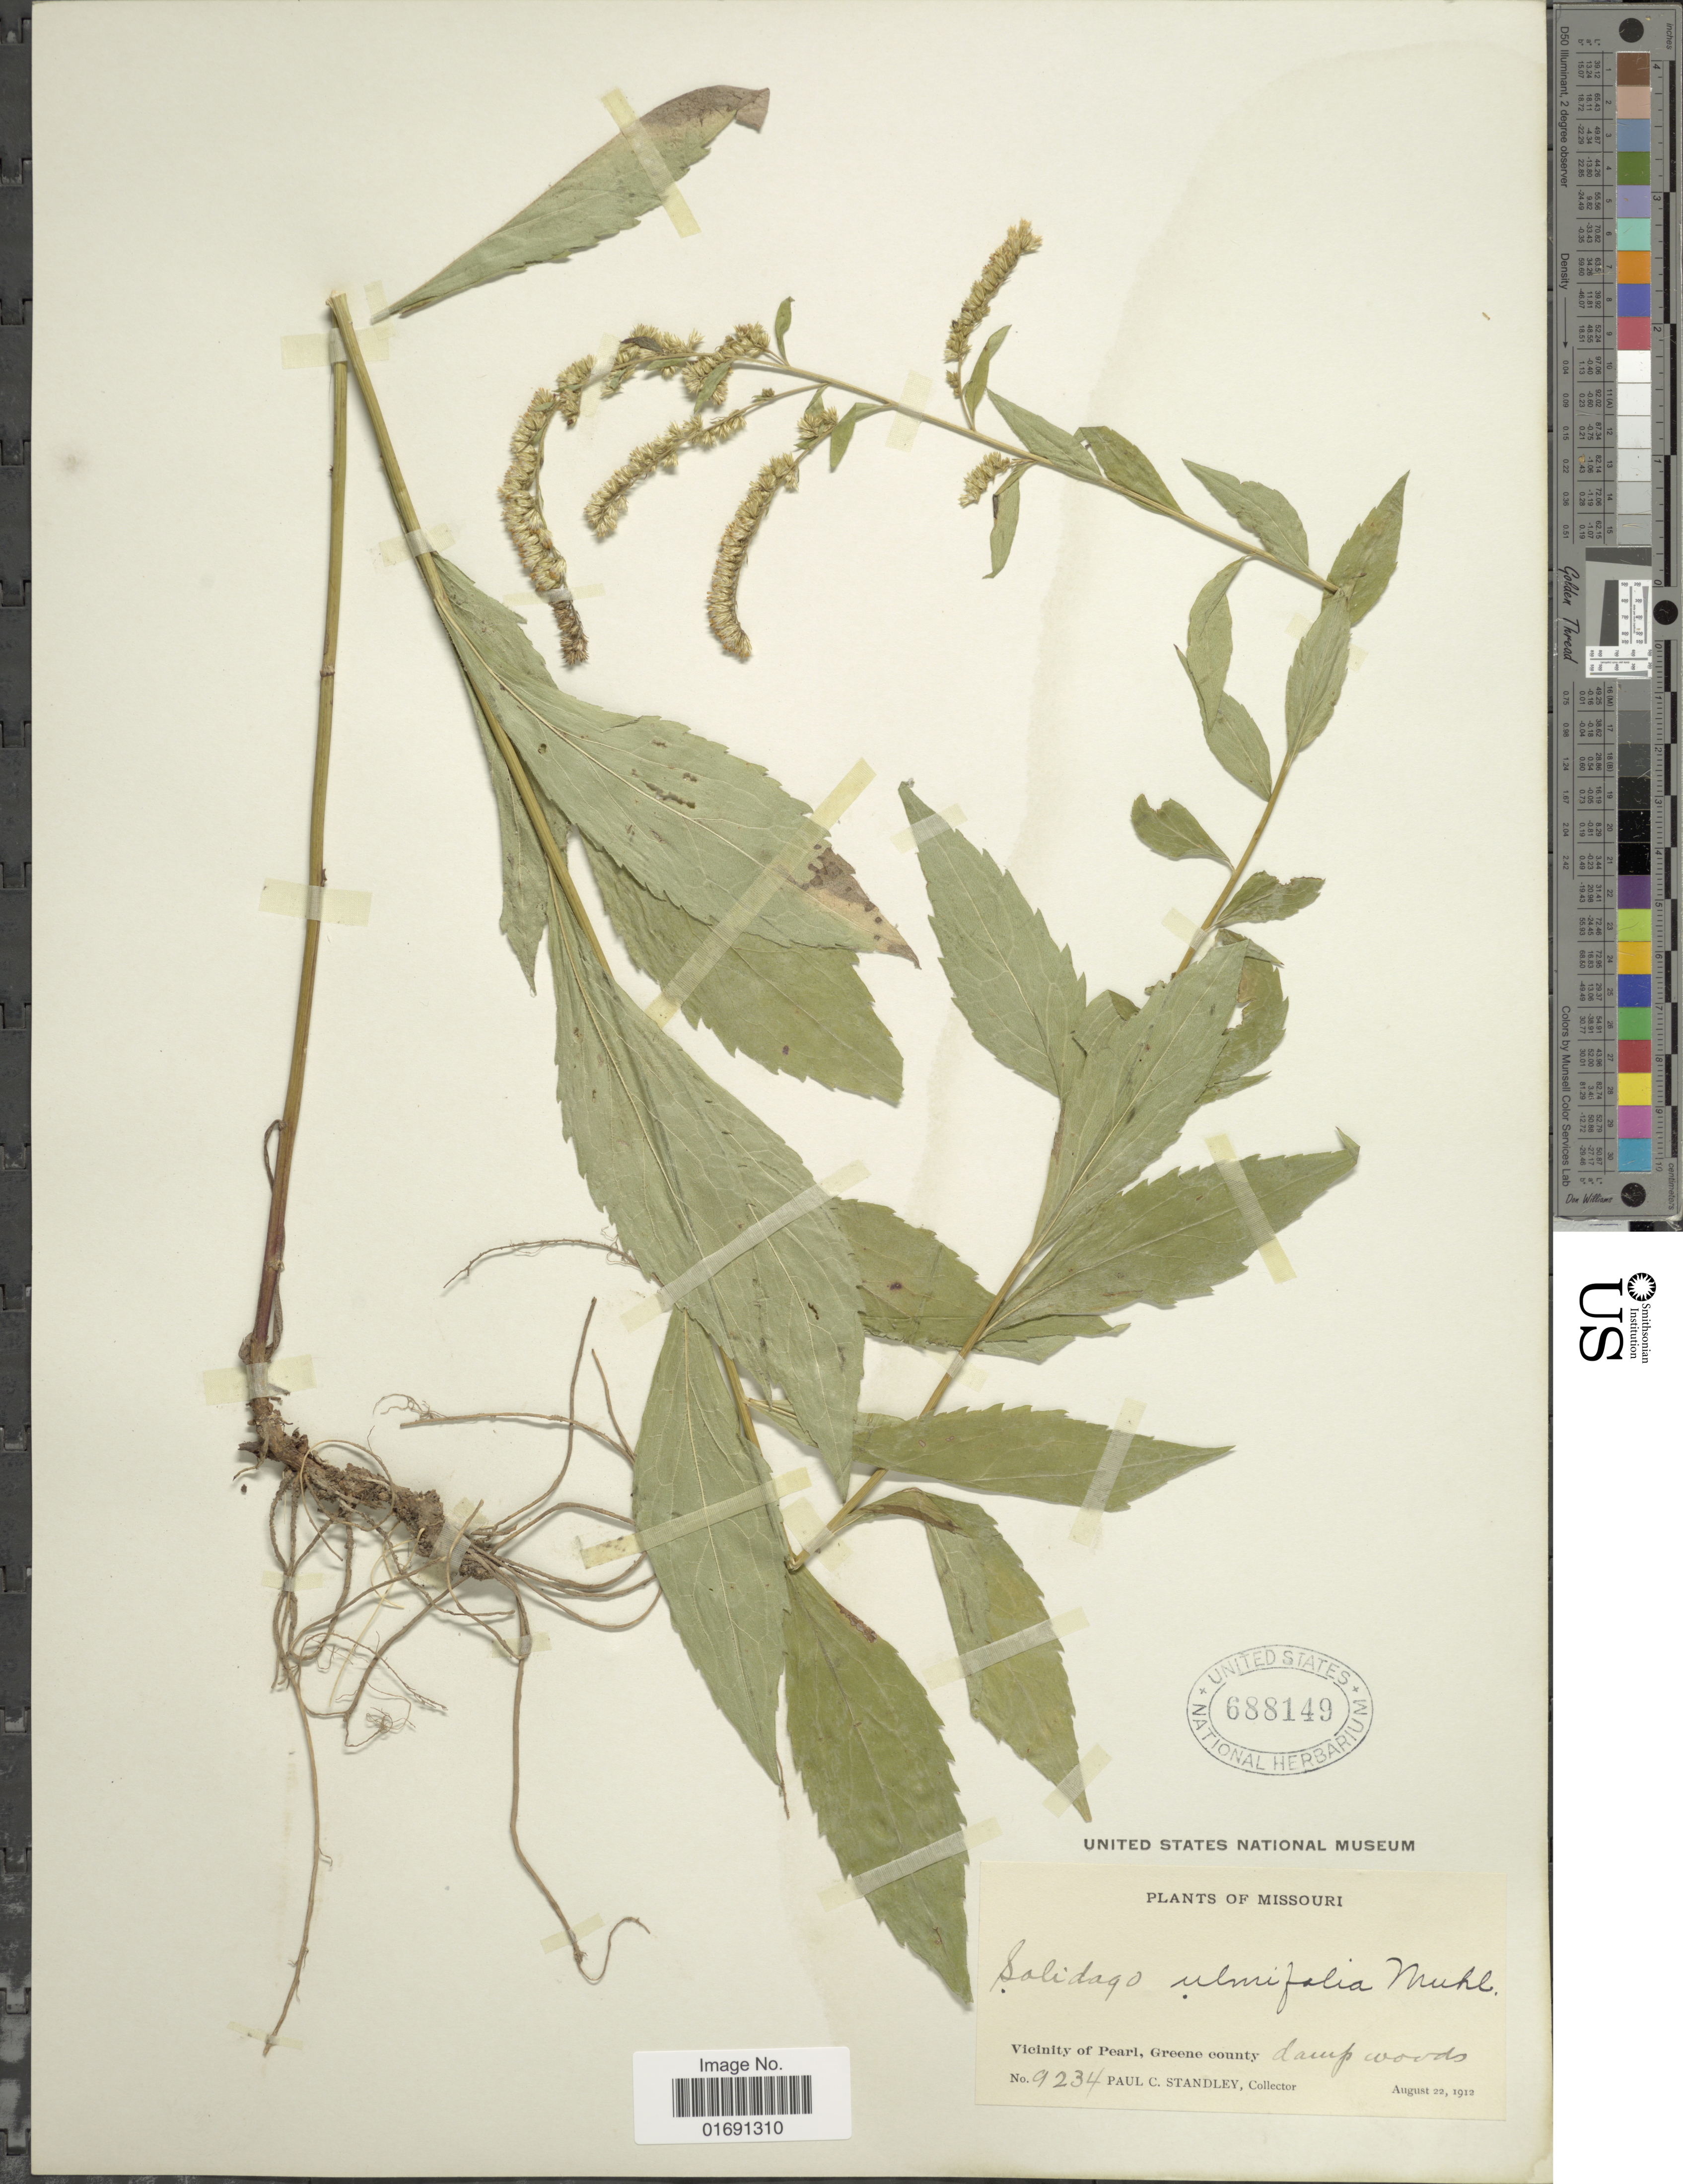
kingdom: Plantae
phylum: Tracheophyta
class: Magnoliopsida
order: Asterales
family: Asteraceae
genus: Solidago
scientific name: Solidago ulmifolia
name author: Muhl. ex Willd.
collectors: P. C. Standley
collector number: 9234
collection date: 1912-08-22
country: United States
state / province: Missouri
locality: Vicinity of Pearl, Greene County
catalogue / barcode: US 688149